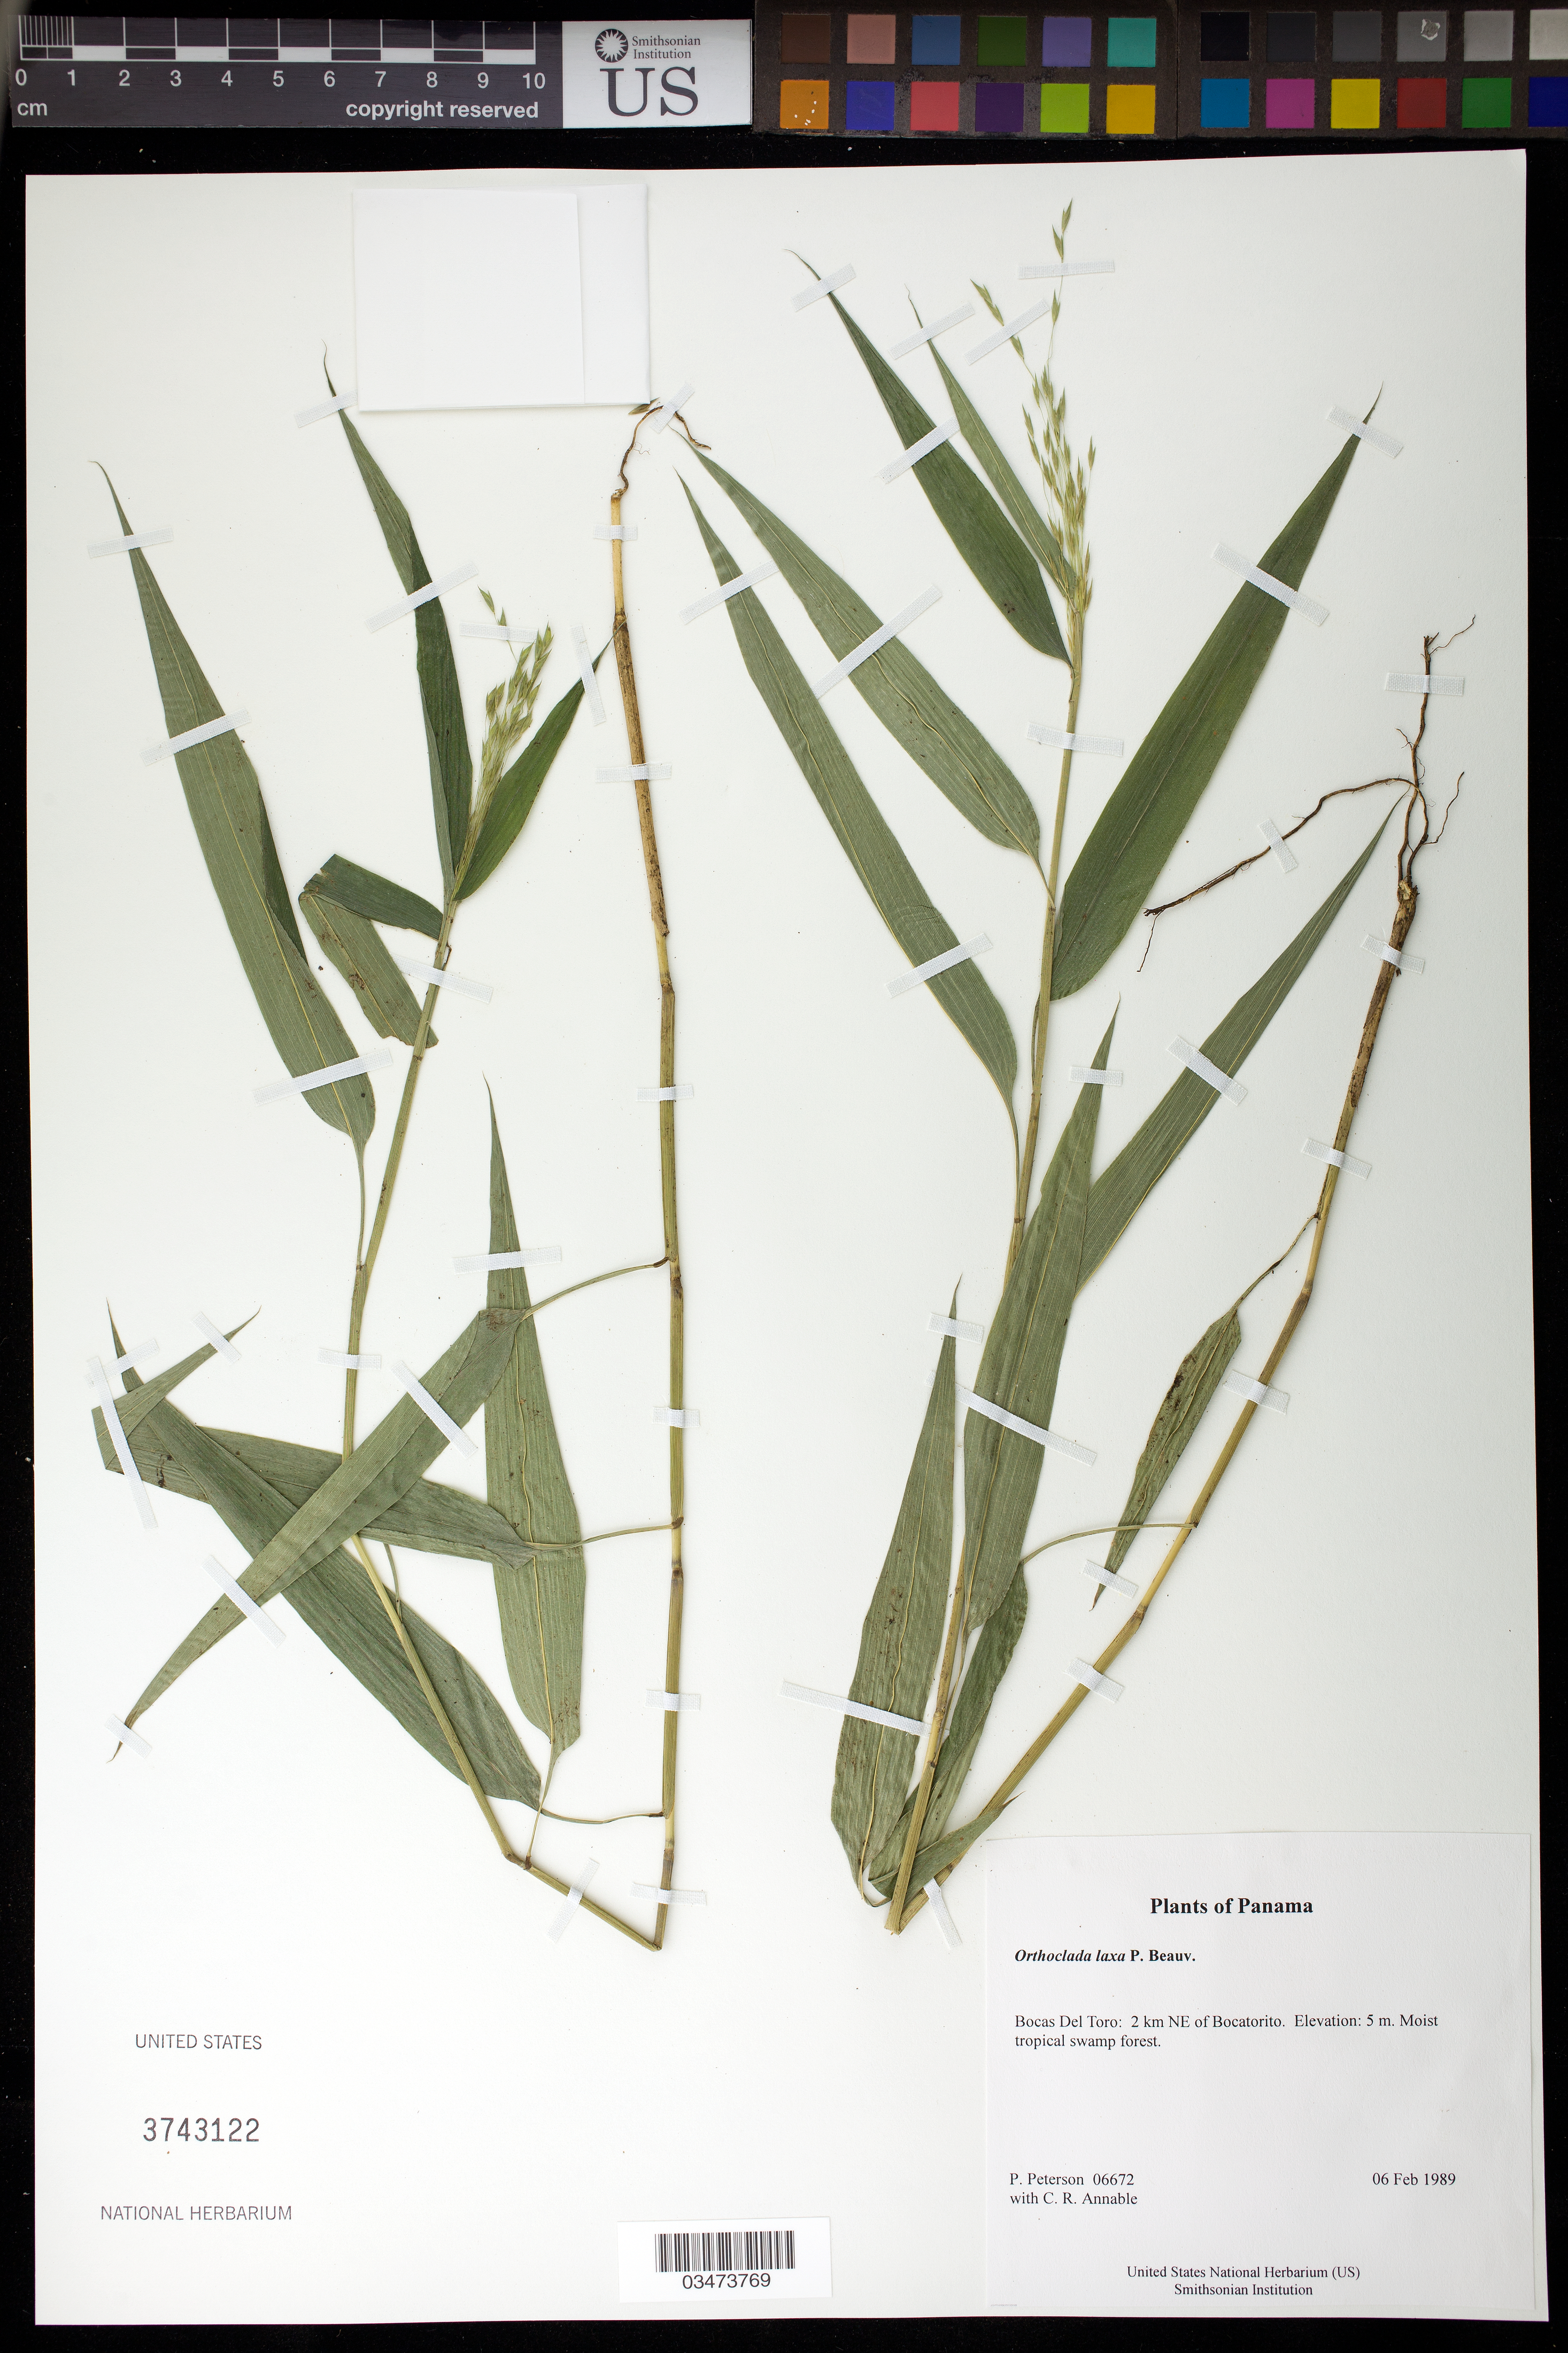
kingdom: Plantae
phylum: Tracheophyta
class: Liliopsida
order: Poales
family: Poaceae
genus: Orthoclada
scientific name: Orthoclada laxa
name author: P. Beauv.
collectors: P. M. Peterson & C. R. Annable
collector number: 06672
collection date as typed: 06 Feb 1989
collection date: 1989-02-06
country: Panama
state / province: Bocas del Toro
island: San Cristobal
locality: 2 km NE of Bocatorito.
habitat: Moist tropical swamp forest.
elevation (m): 5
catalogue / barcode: US 3743122